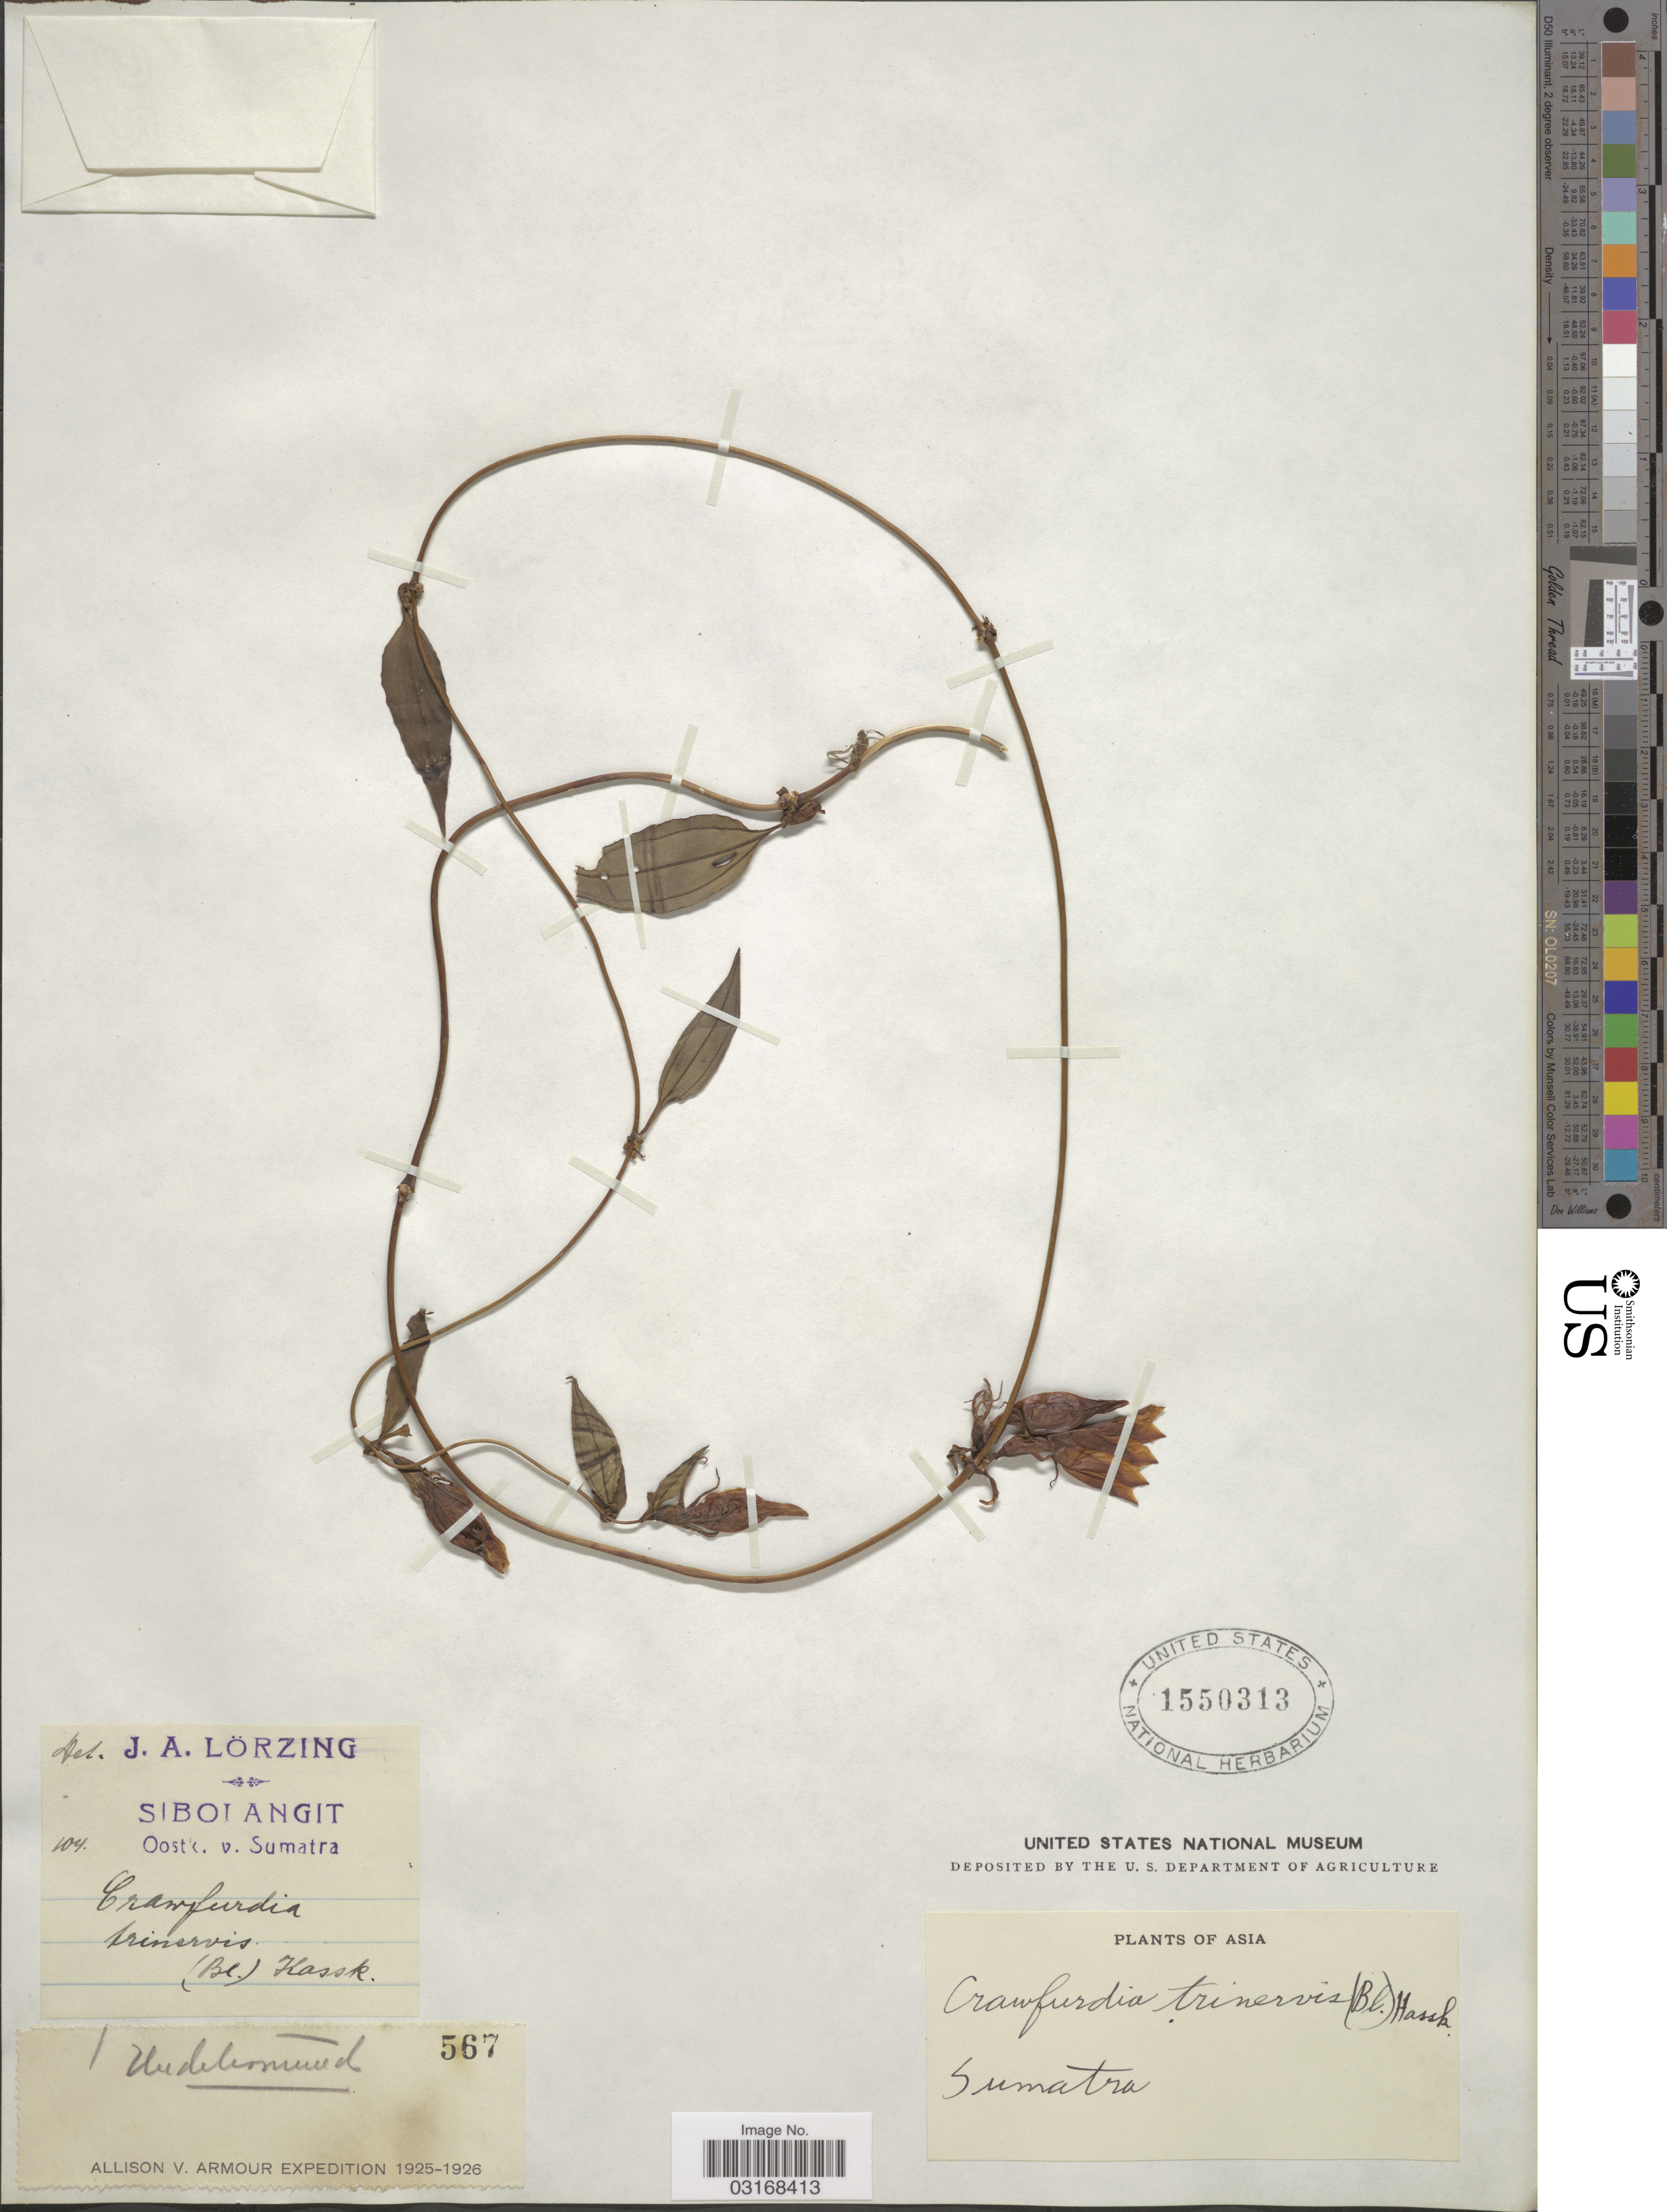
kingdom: Plantae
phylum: Tracheophyta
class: Magnoliopsida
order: Gentianales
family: Gentianaceae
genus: Crawfurdia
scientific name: Crawfurdia trinervis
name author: (Blume) D. Dietr.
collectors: Allison V. Armour Expedition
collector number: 567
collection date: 1925/1926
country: Indonesia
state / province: Sumatra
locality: Asia. Siboi Angit. Oostk. v. Sumatra.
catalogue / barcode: US 1550313